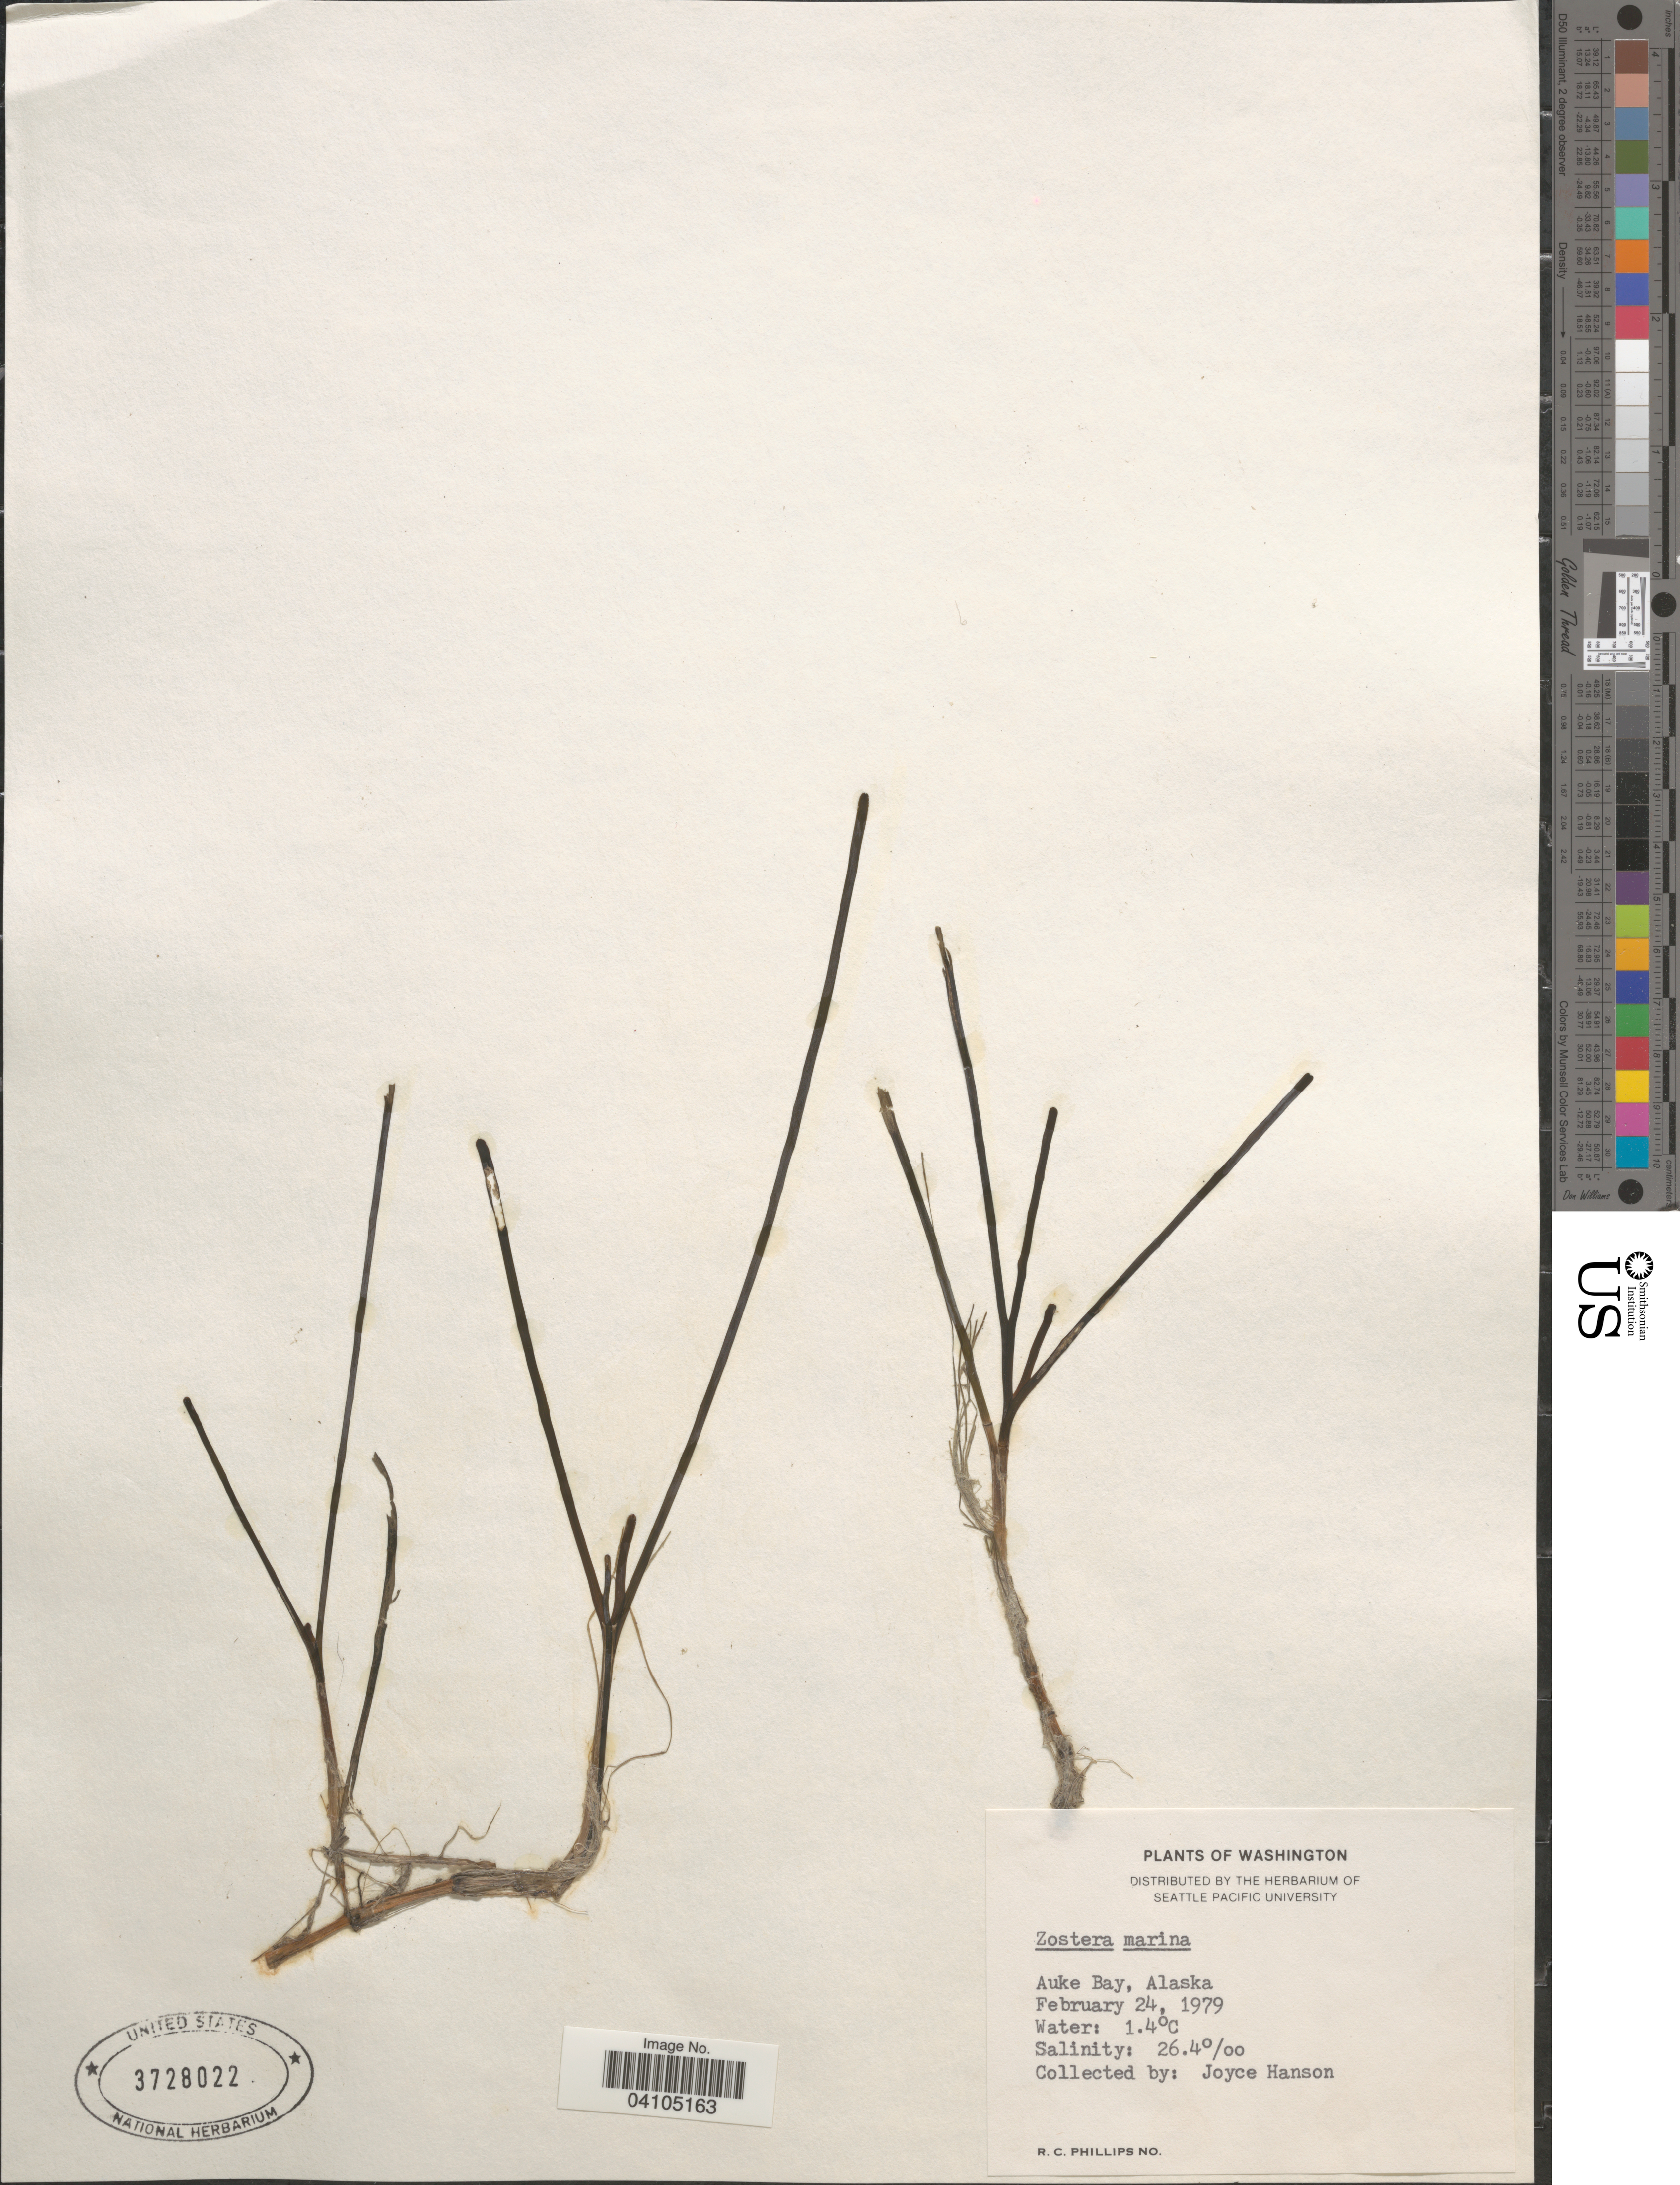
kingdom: Plantae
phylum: Tracheophyta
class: Liliopsida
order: Alismatales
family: Zosteraceae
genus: Zostera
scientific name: Zostera marina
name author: L.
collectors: J. Hanson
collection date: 1979-02-24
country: United States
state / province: Alaska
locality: Auke Bay.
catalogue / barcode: US 3728022